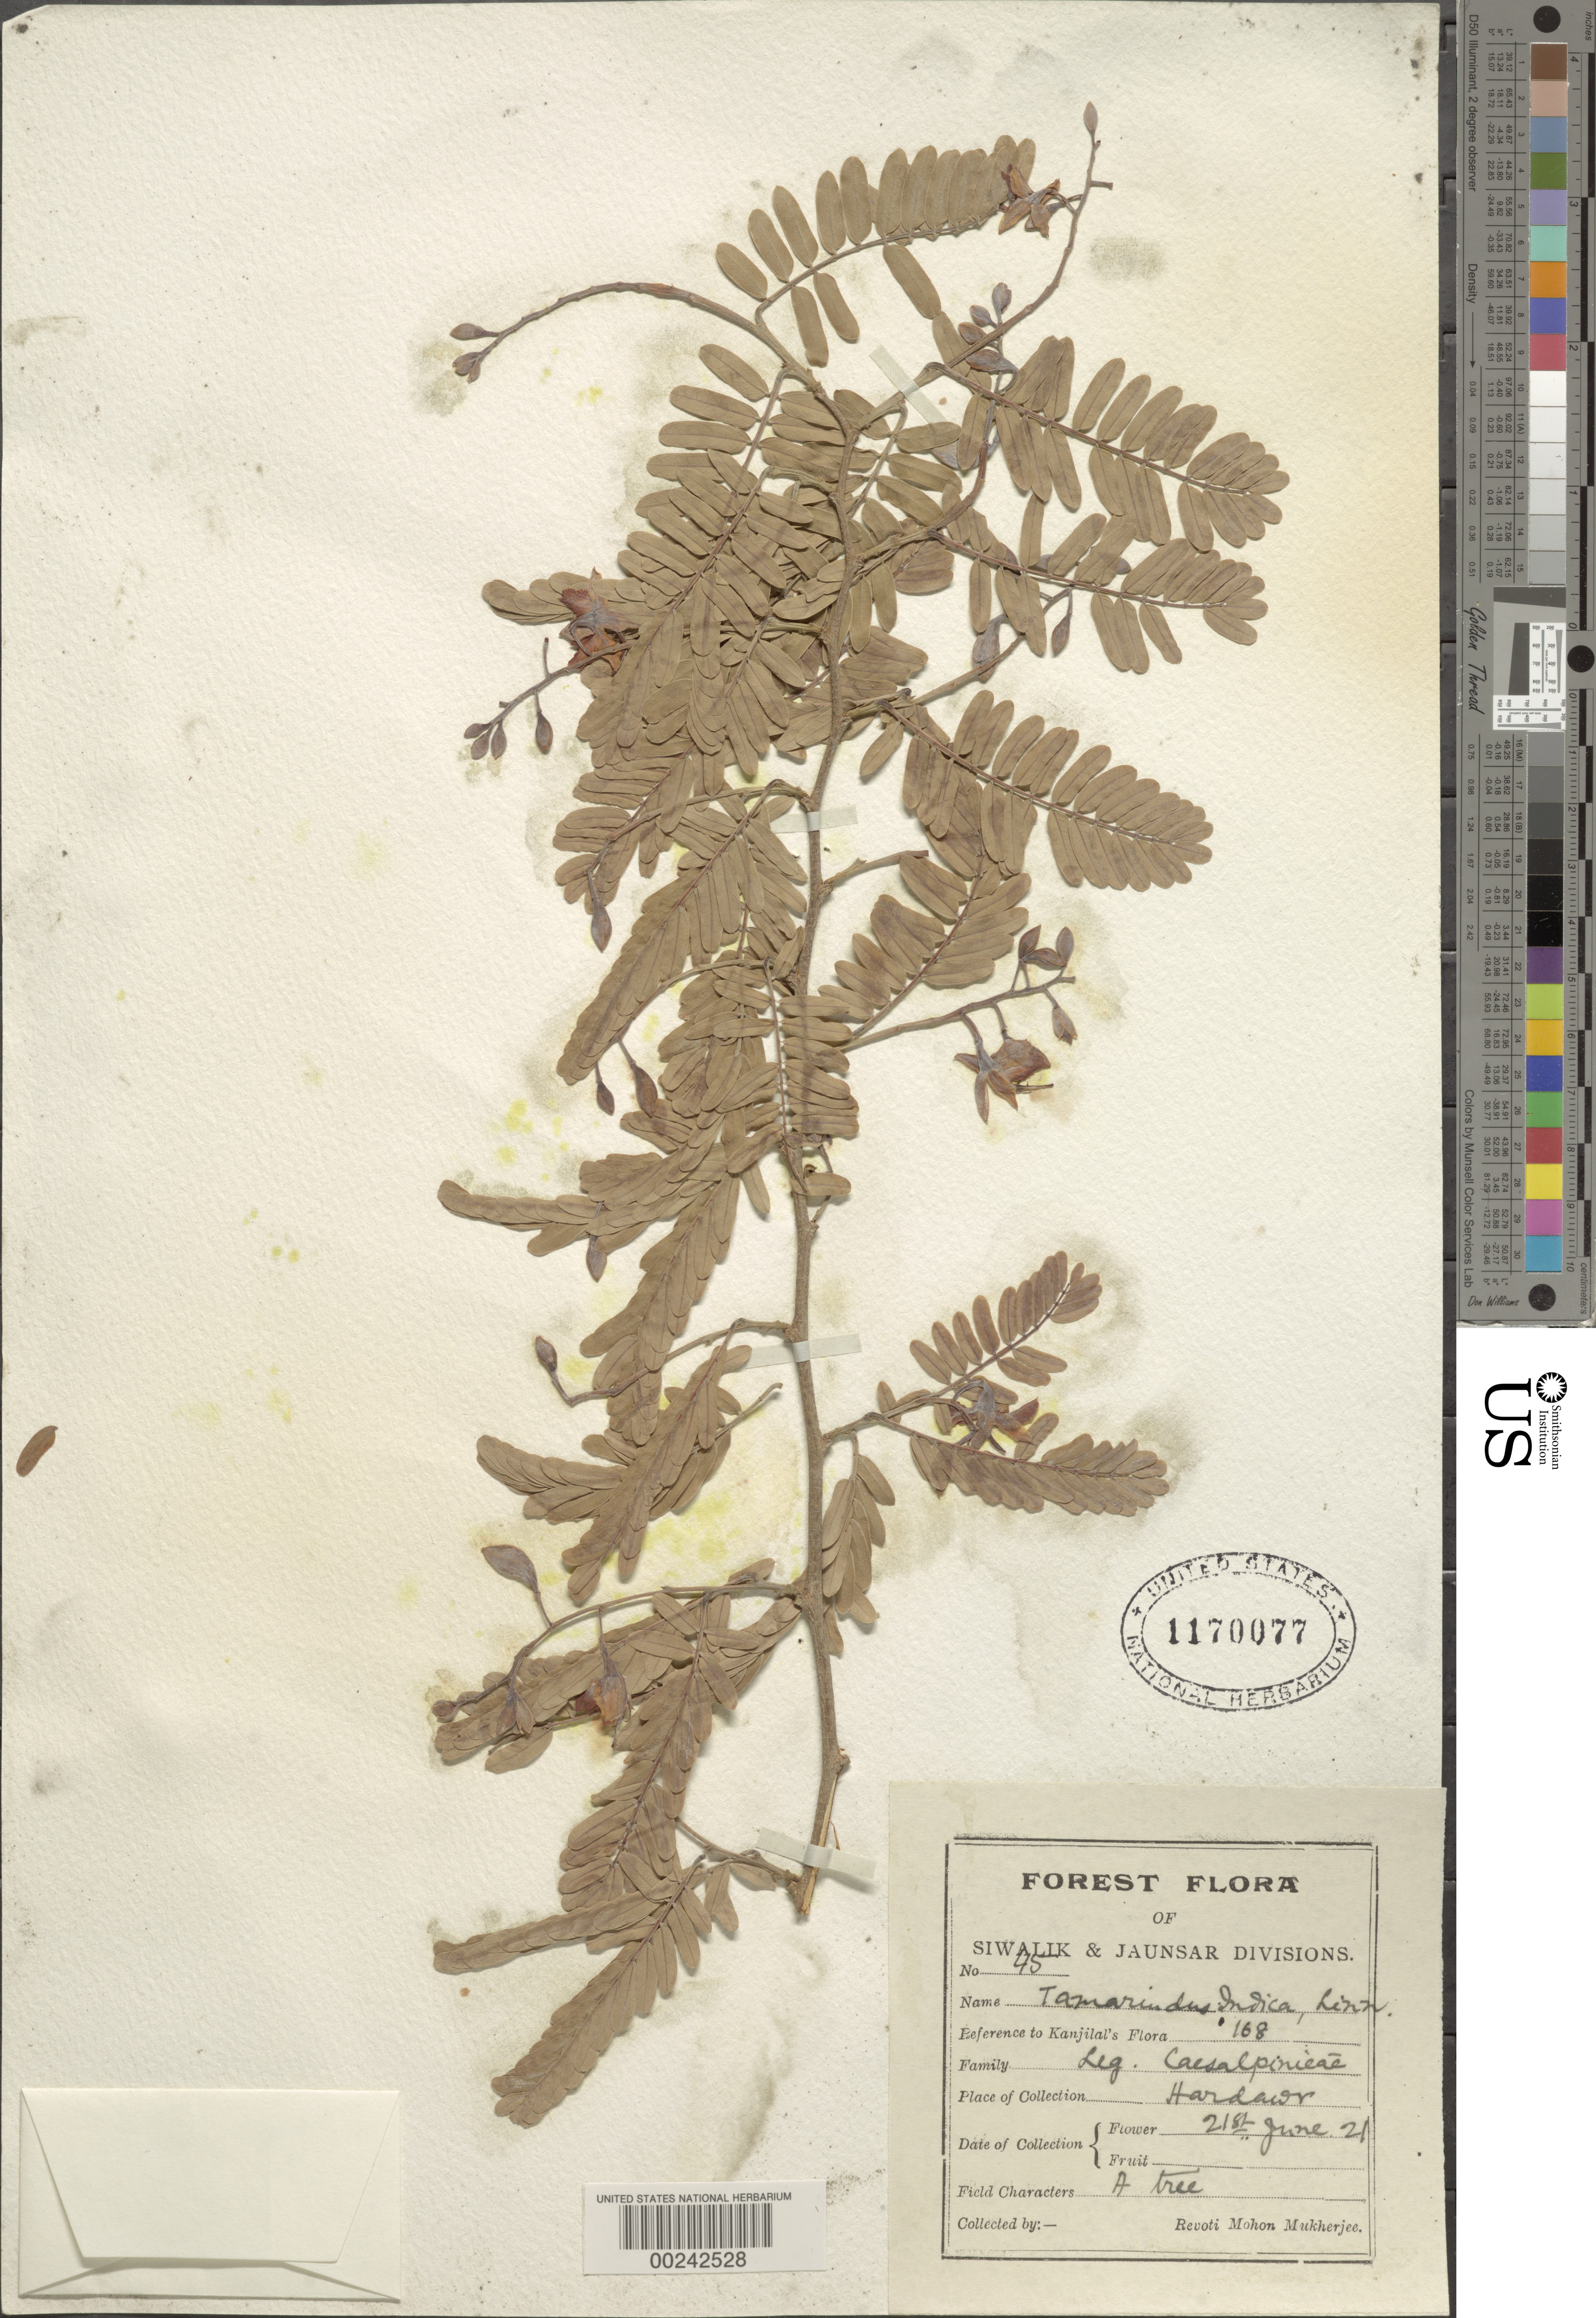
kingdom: Plantae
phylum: Tracheophyta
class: Magnoliopsida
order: Fabales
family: Fabaceae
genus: Tamarindus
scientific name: Tamarindus indica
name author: L.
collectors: R. Mukherjee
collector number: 45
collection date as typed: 21 Jun 1921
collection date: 1921-06-21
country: India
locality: Hardawr, siwalik and jaunsar divisions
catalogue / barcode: US 1170077